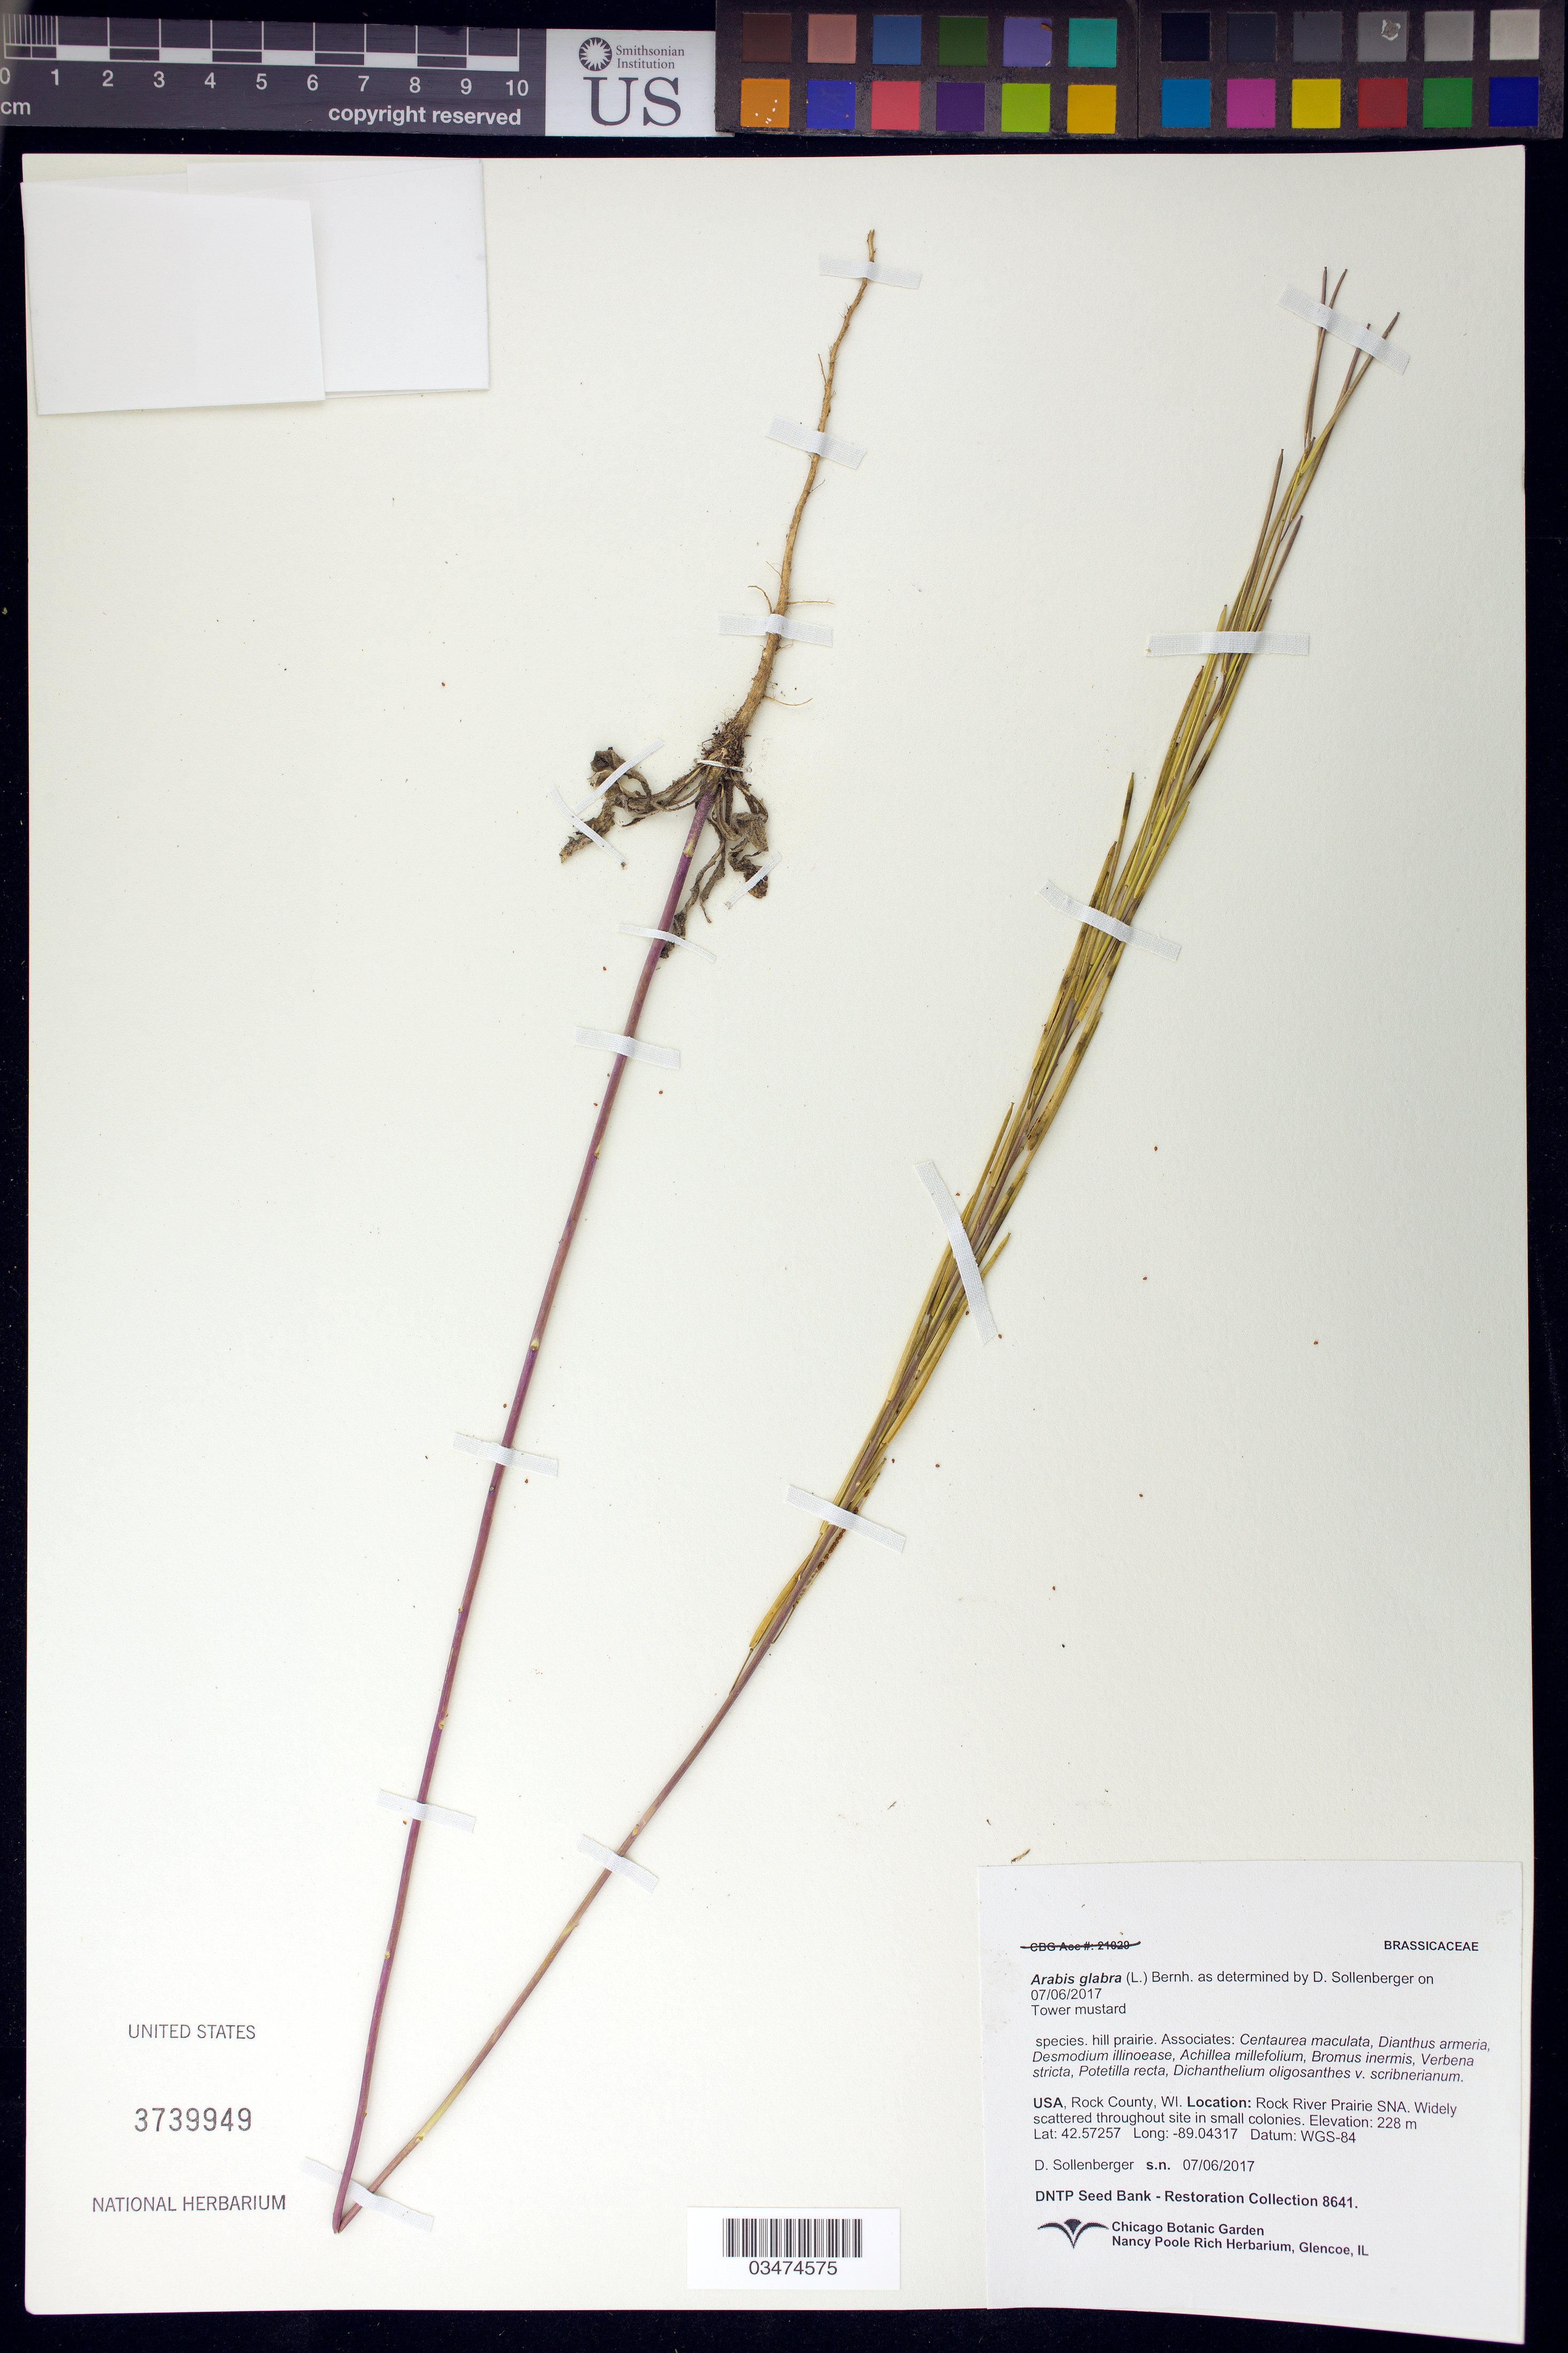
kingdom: Plantae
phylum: Tracheophyta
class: Magnoliopsida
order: Brassicales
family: Brassicaceae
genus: Arabis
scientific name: Arabis glabra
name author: (L.) Bernh.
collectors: D. Sollenberger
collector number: CBG-8641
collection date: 2017-07-06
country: United States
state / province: Wisconsin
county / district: Rock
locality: Rock River Prairie SNA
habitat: hill prairie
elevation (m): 228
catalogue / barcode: US 3739949